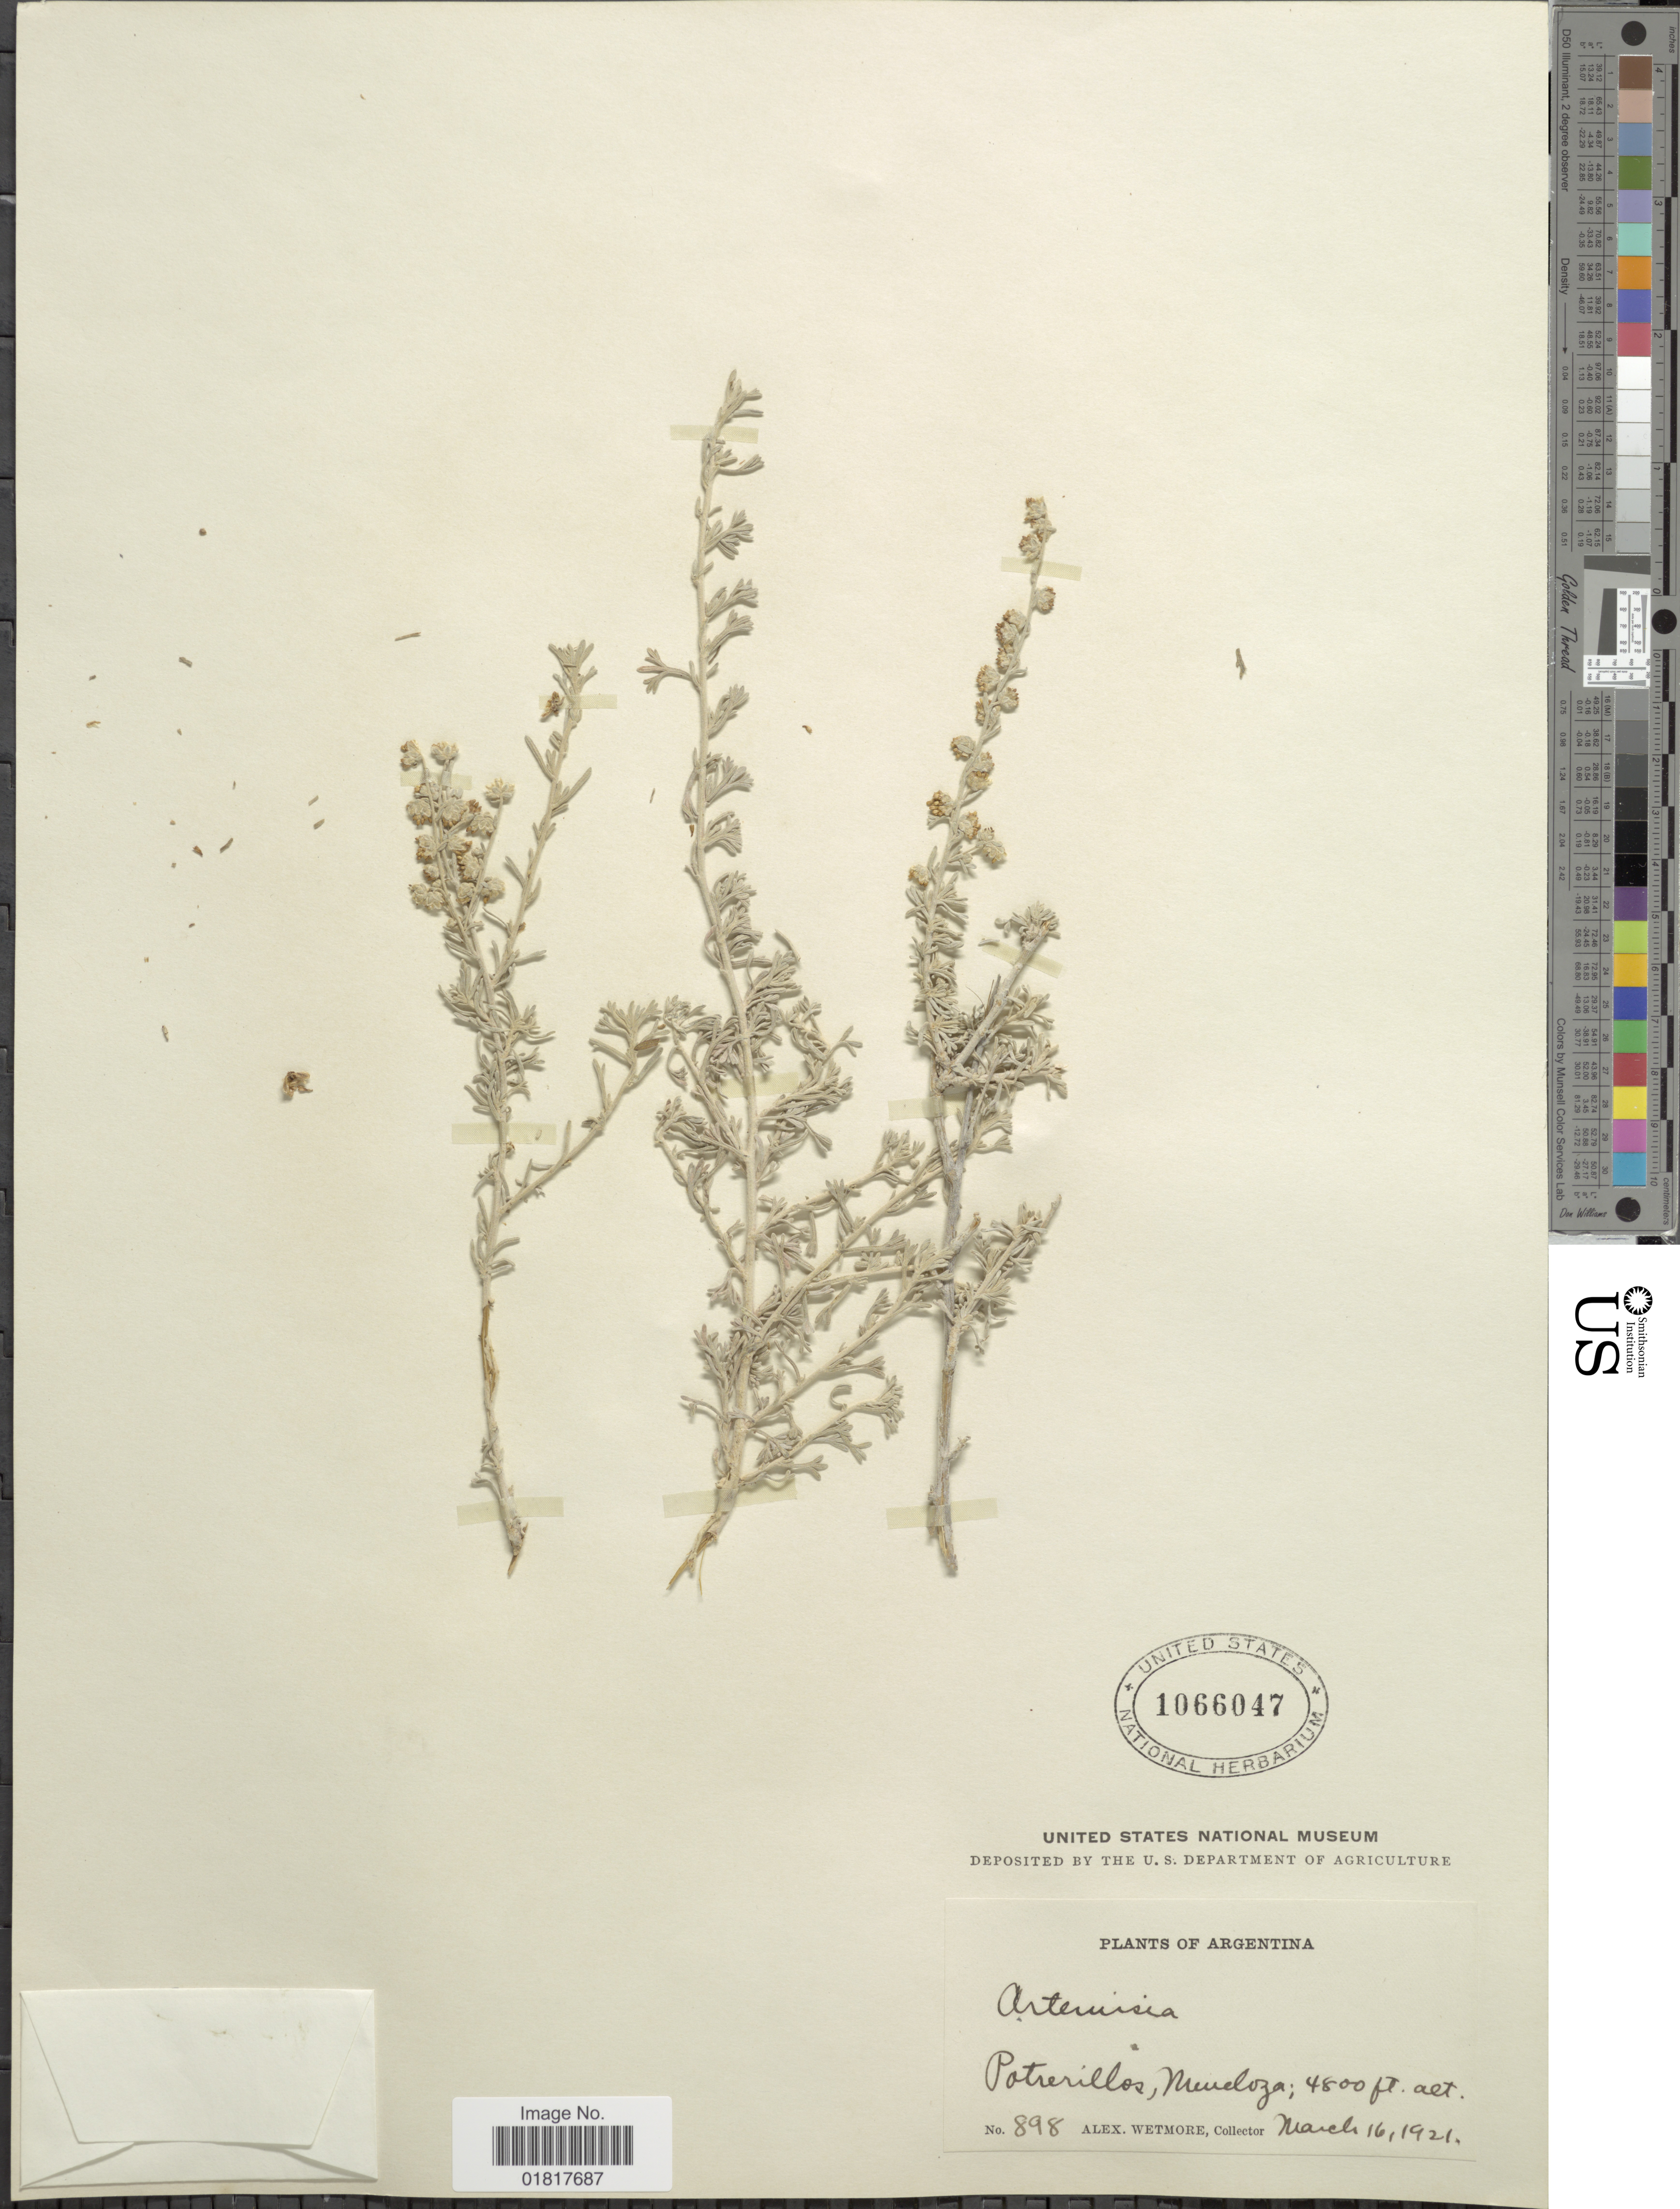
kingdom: Plantae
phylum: Tracheophyta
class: Magnoliopsida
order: Asterales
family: Asteraceae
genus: Artemisia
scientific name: Artemisia mendozana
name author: DC.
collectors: A. Wetmore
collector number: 898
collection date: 1921-03-16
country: Argentina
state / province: Mendoza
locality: Potrerillos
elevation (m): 1463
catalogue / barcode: US 1066047